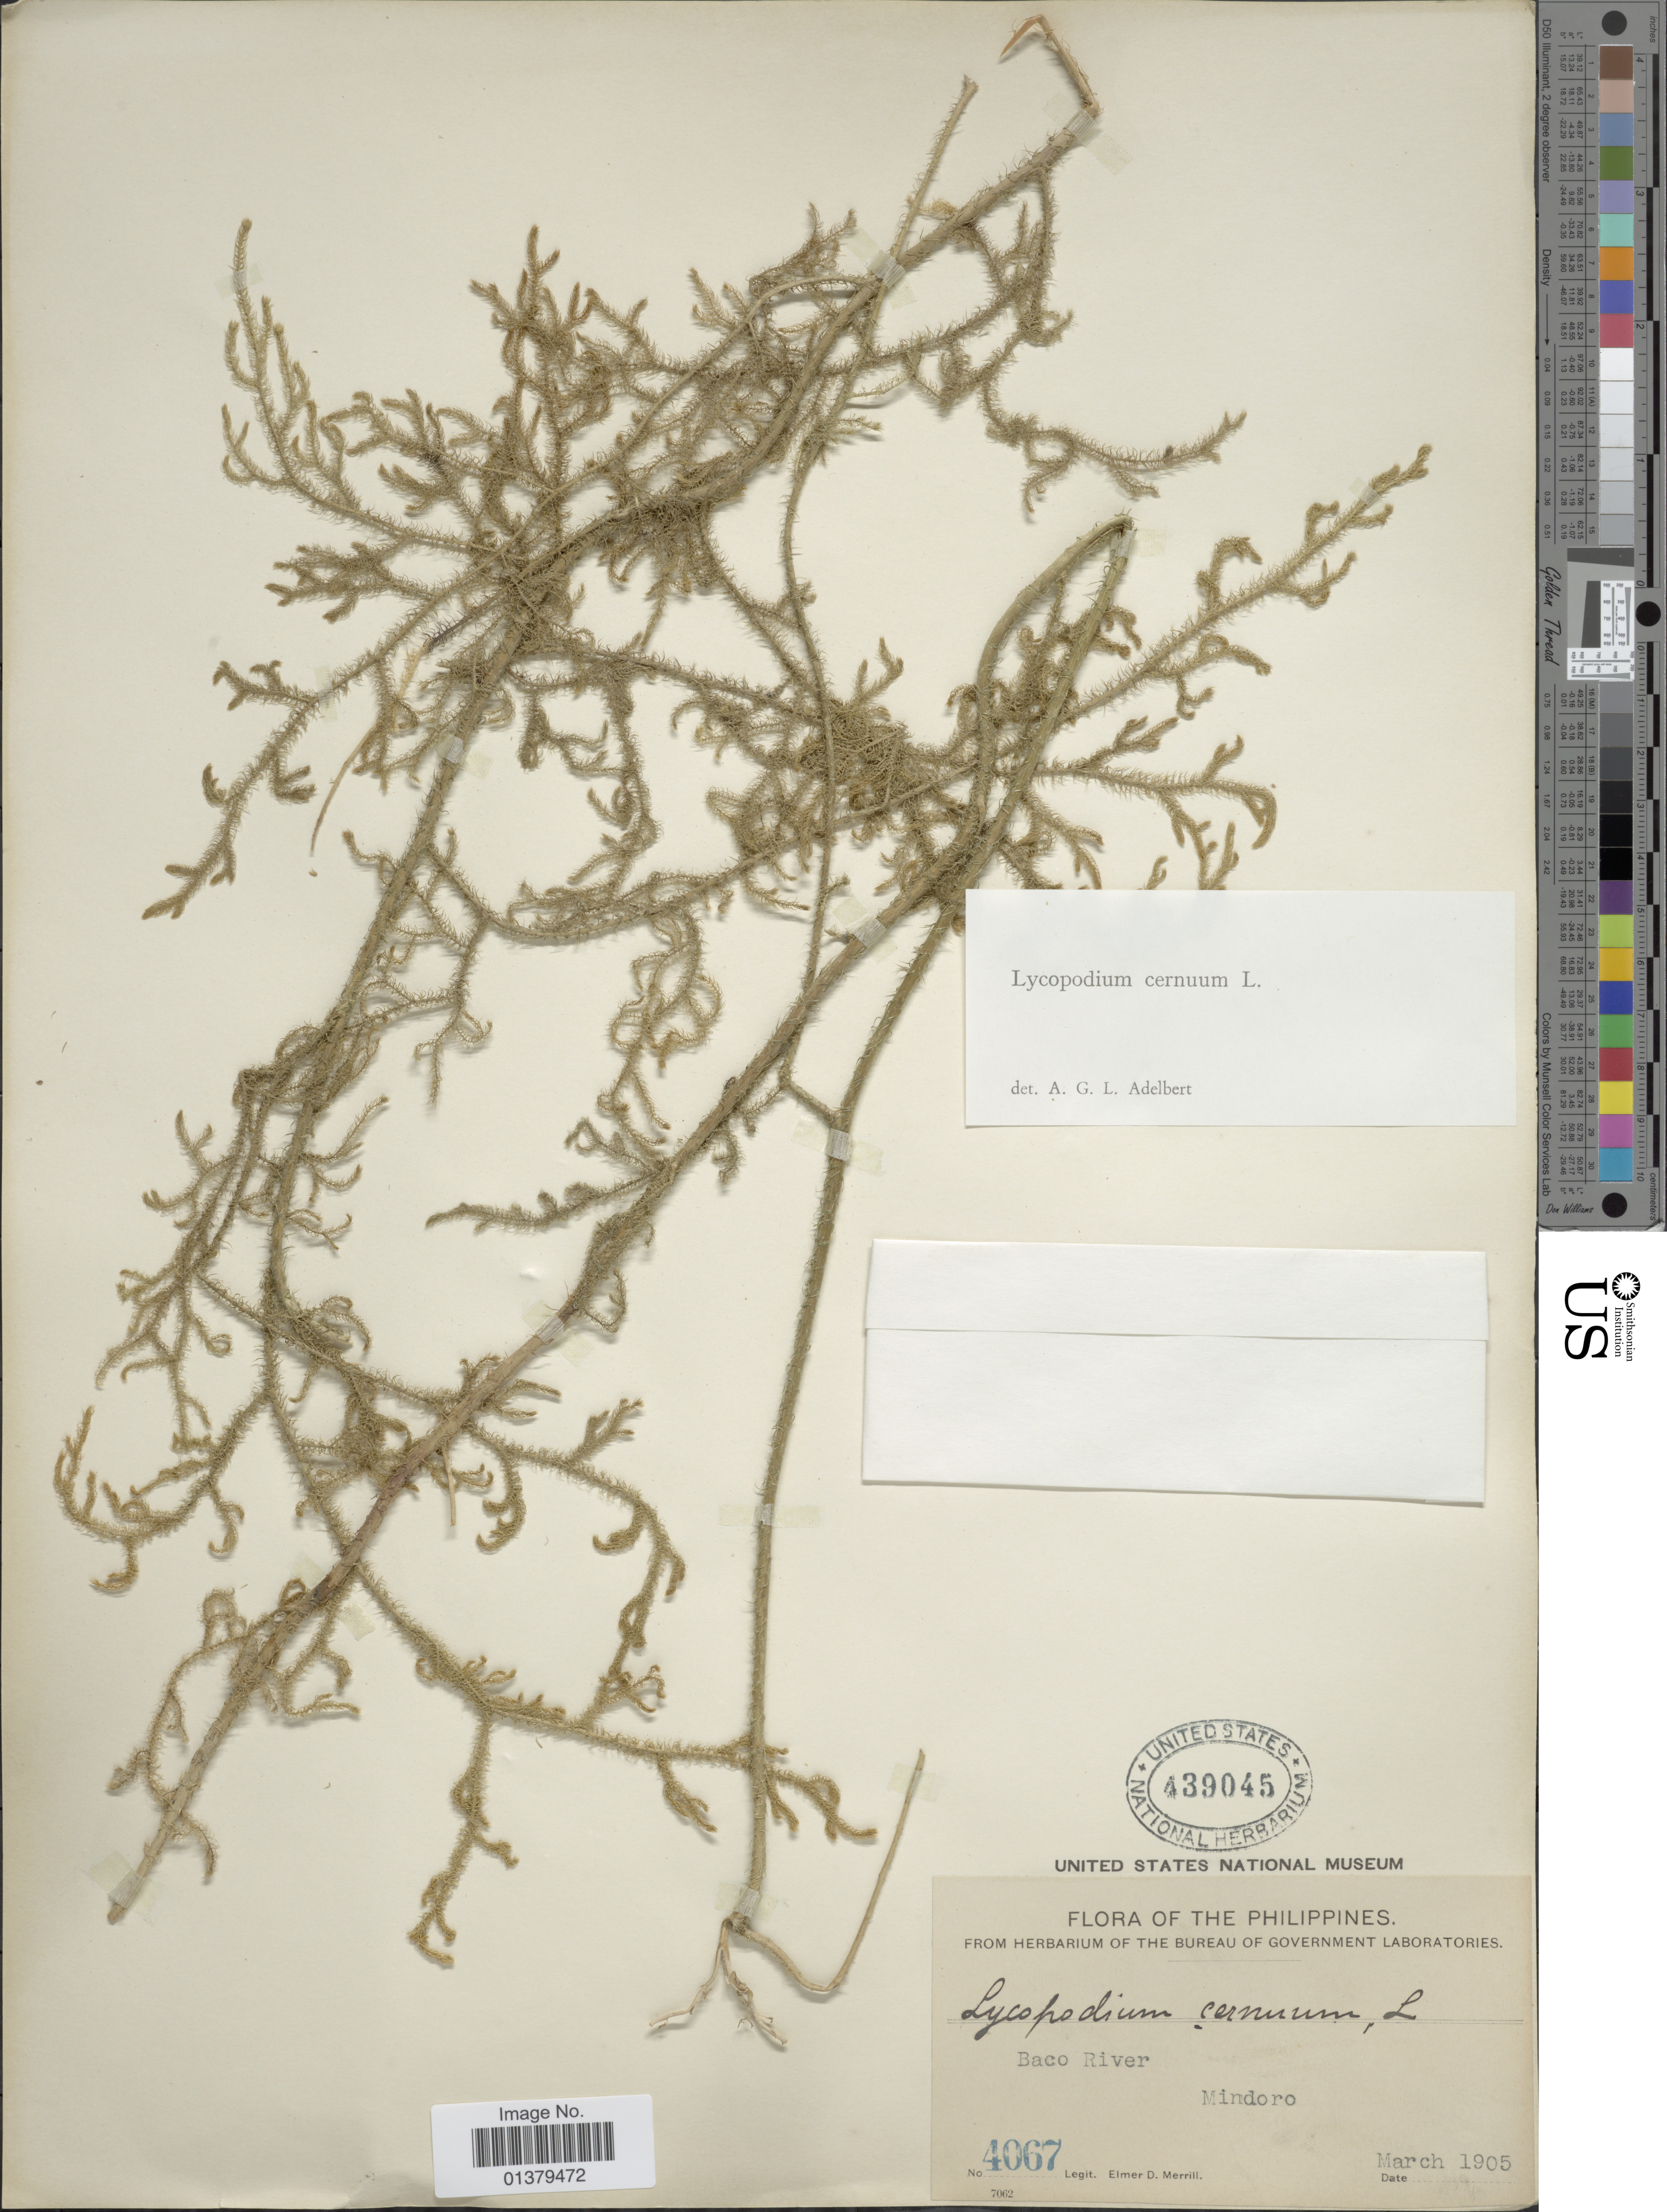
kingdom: Plantae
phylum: Tracheophyta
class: Lycopodiopsida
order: Lycopodiales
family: Lycopodiaceae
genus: Palhinhaea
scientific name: Palhinhaea cernua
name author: (L.) Vasc. & Franco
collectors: E. D. Merrill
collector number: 4067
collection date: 1905-03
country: Philippines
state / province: Mimaropa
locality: Baco River, Mindoro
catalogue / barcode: US 439045